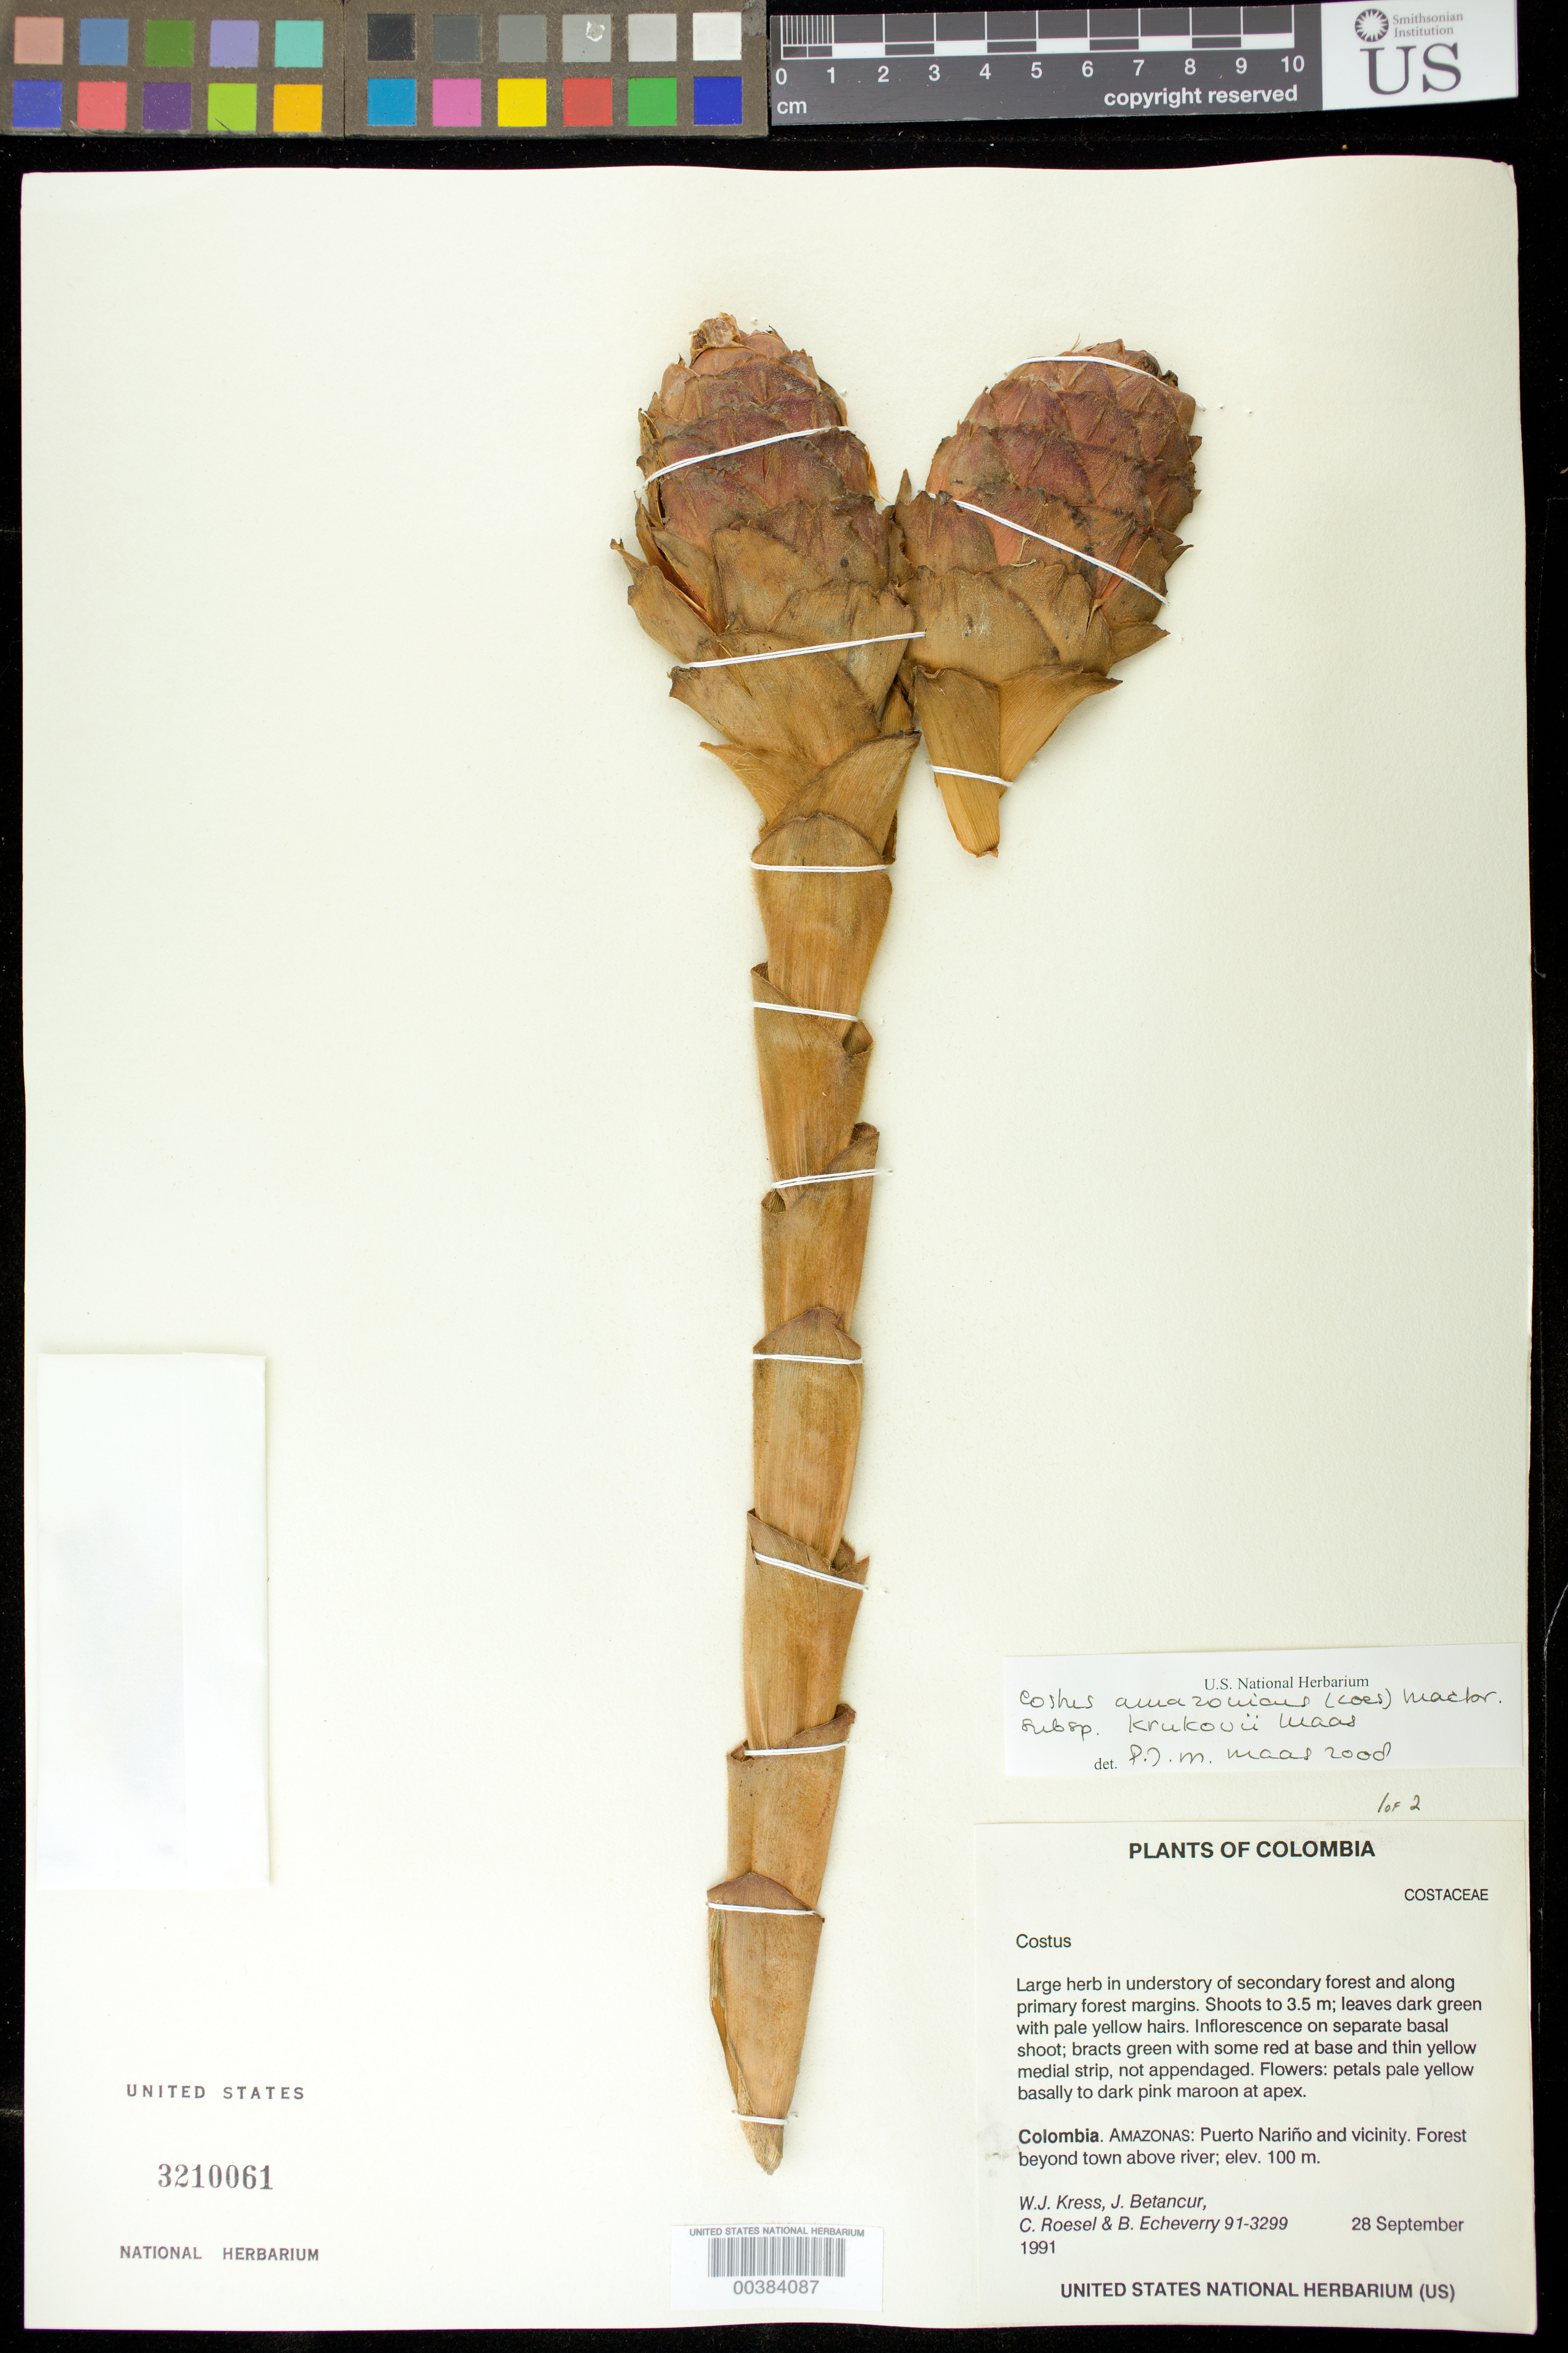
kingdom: Plantae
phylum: Tracheophyta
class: Liliopsida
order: Zingiberales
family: Costaceae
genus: Costus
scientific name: Costus amazonicus subsp. krukovii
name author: Maas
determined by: Maas van de Kamer, H.; Maas, P. J.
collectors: W. J. Kress, J. C. Betancur, C. S. Roesel & B. Echeverry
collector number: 91-3299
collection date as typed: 28 Sep 1991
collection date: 1991-09-28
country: Colombia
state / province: Amazônas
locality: Puerto Narino and vicinity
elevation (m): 100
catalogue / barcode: US 3210061